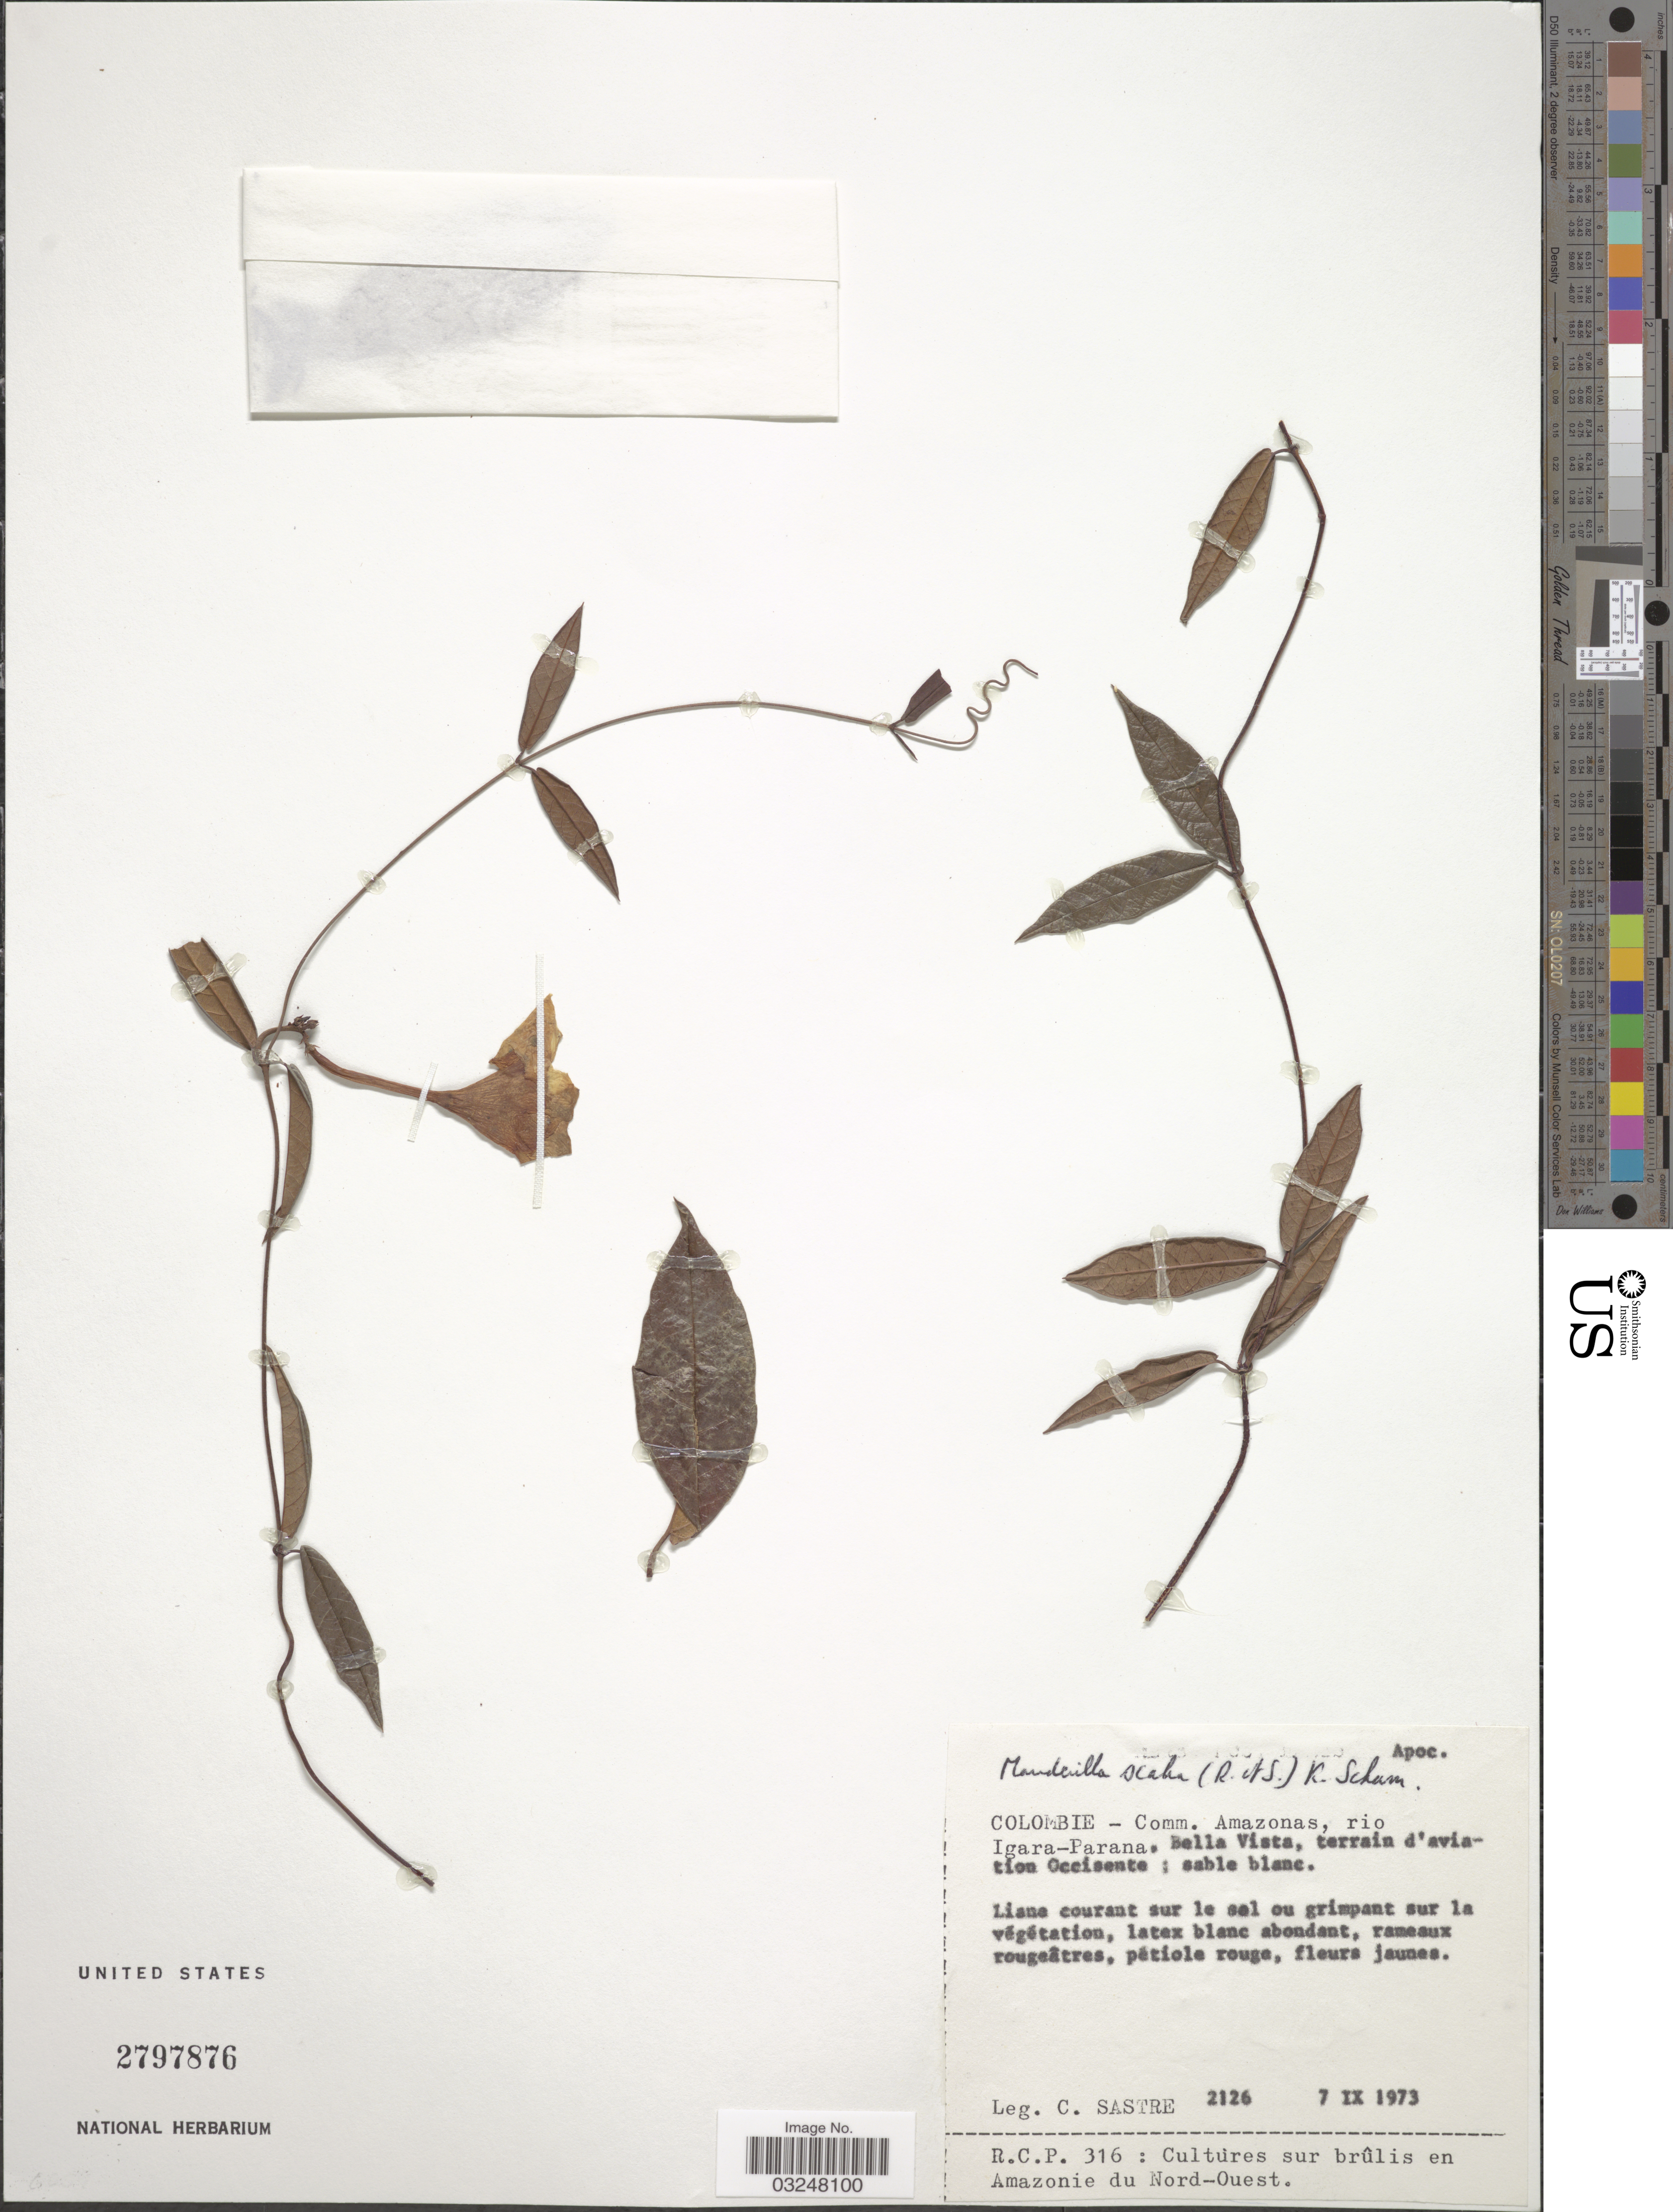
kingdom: Plantae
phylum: Tracheophyta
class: Magnoliopsida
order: Gentianales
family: Apocynaceae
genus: Mandevilla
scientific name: Mandevilla scabra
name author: (Hoffmanns. ex Roem. & Schult.) K. Schum.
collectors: C. Sastre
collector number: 2126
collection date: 1973-09-07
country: Colombia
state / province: Amazônas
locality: Comm. Amazonas, rio Igara-Parana. Bella Vista, terrain d'aviation Occisente.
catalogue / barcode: US 2797876